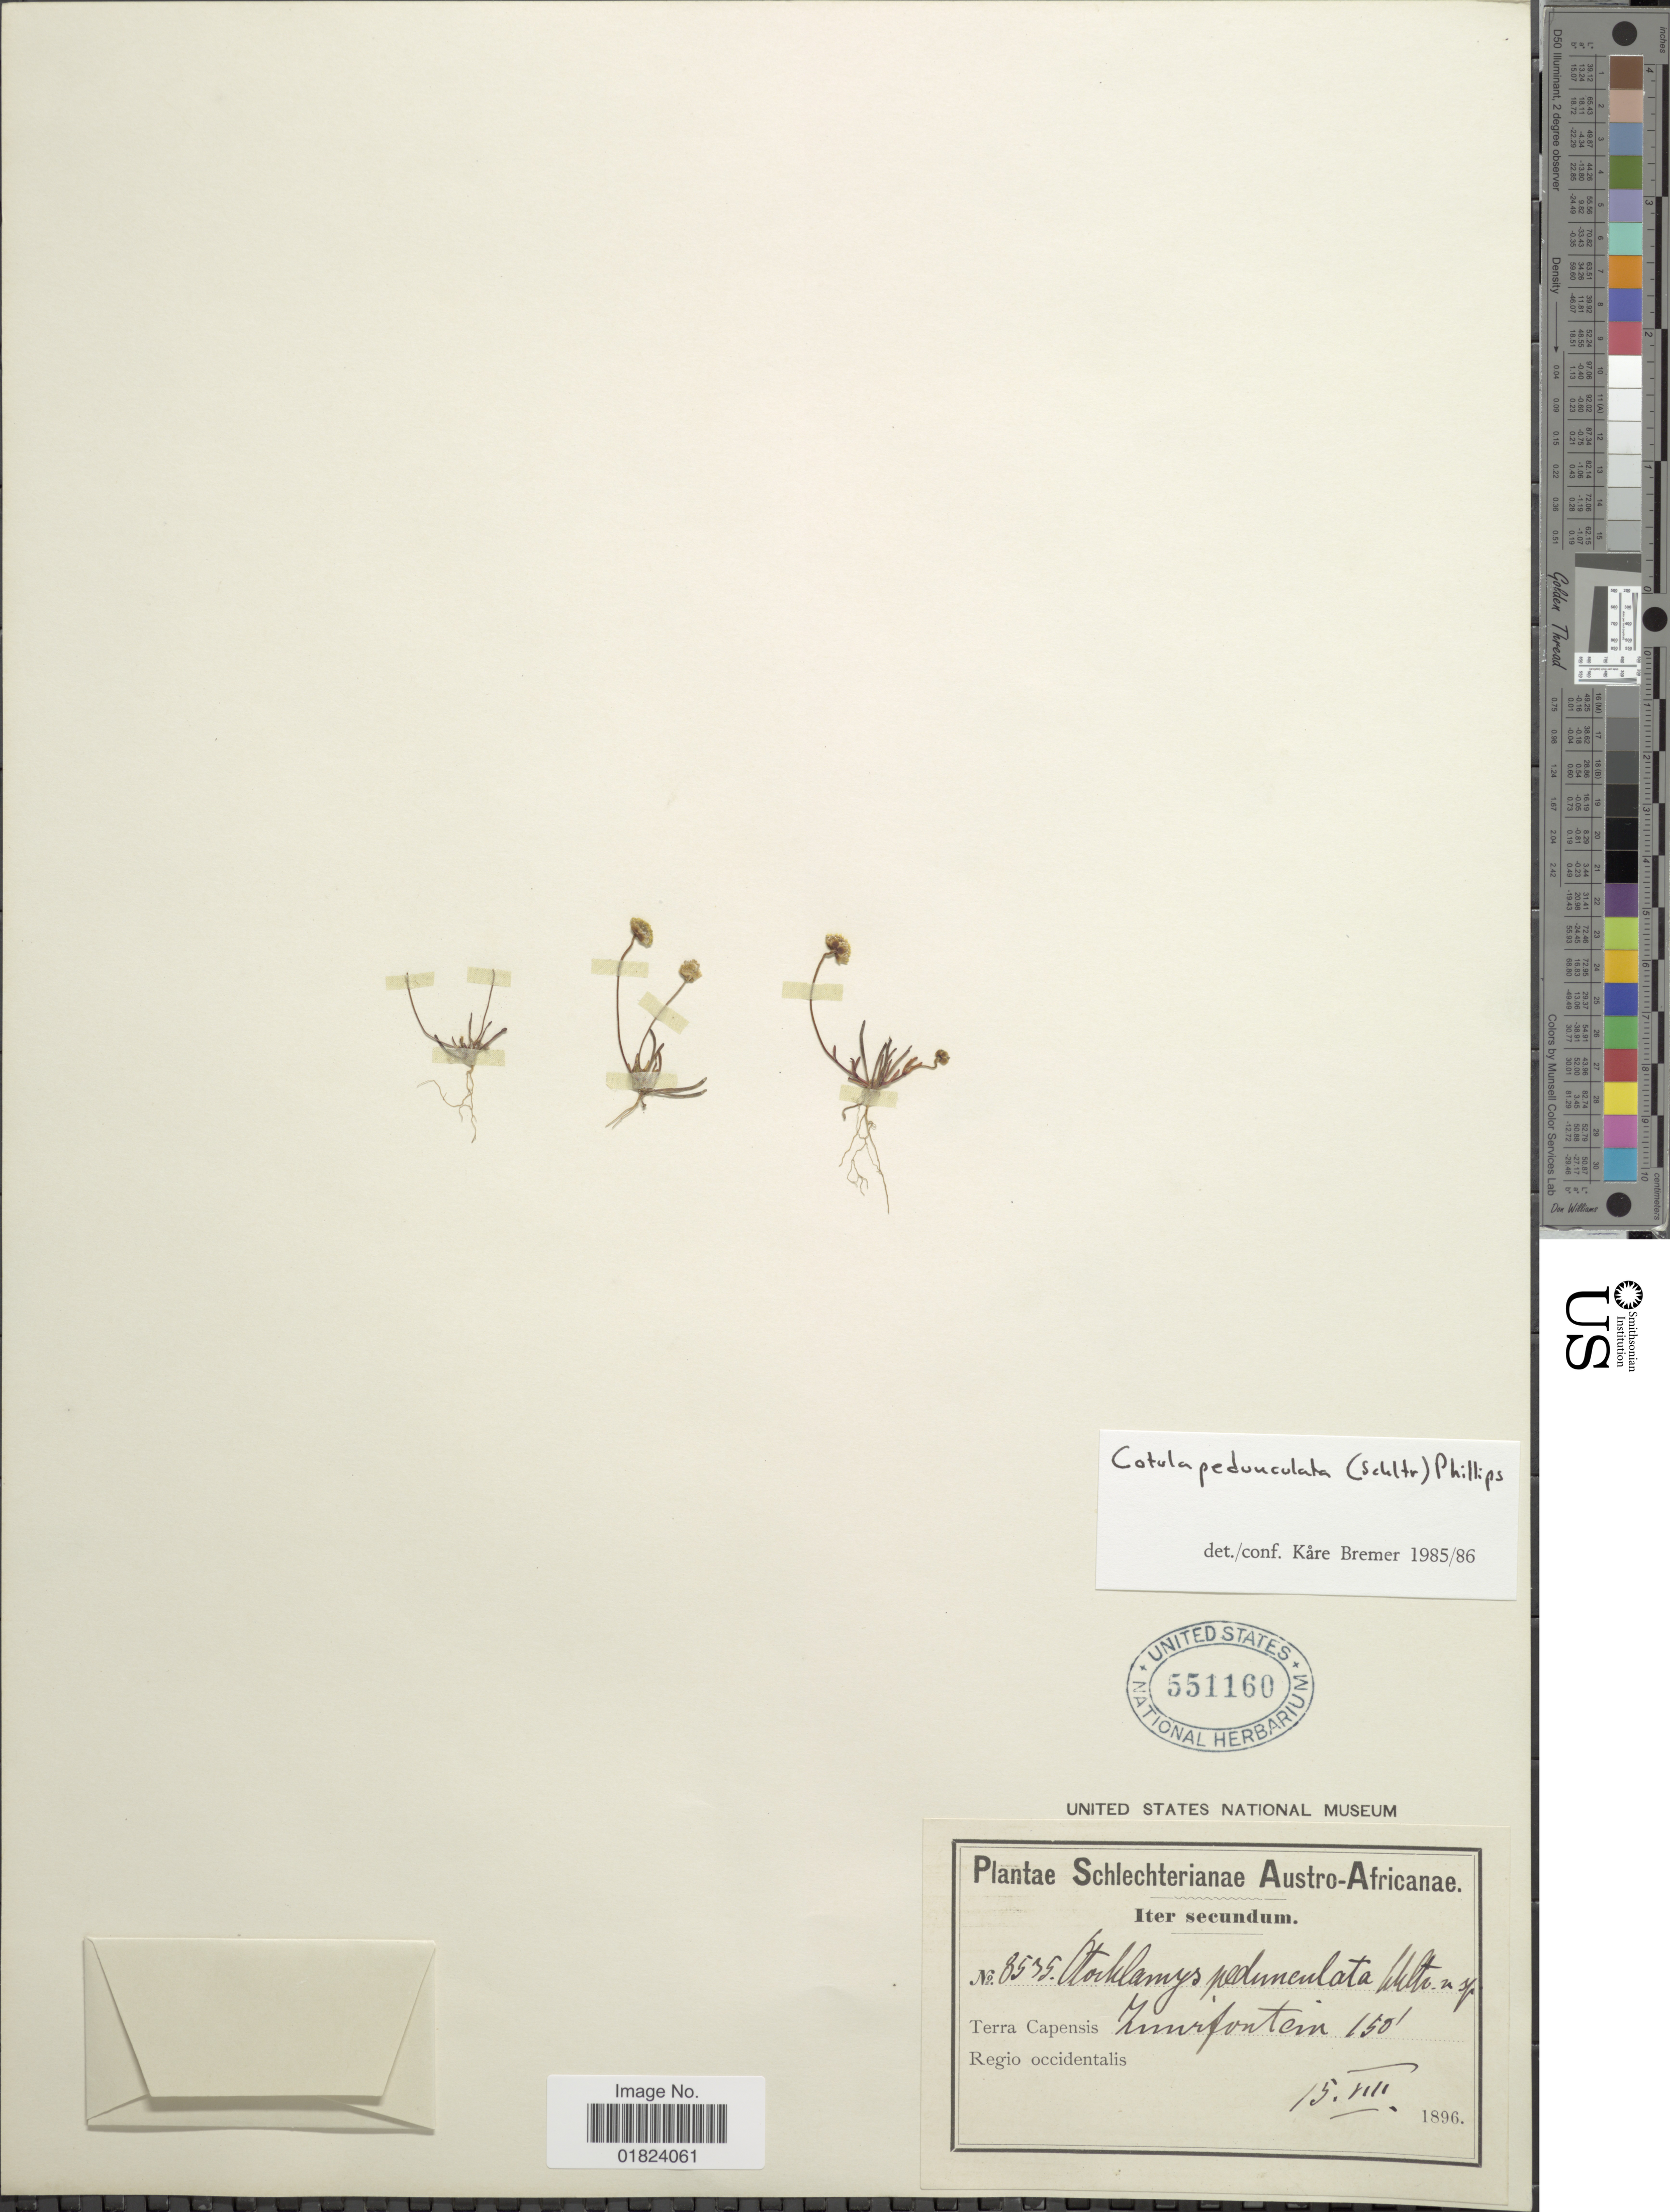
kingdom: Plantae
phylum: Tracheophyta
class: Magnoliopsida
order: Asterales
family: Asteraceae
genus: Cotula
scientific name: Cotula pedunculata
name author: (Schltr.) Phillips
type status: Type Collection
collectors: Schlechter, --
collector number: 8535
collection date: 1896-08-15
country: South Africa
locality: Zwur (Fortress) Fontein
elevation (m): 46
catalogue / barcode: US 551160